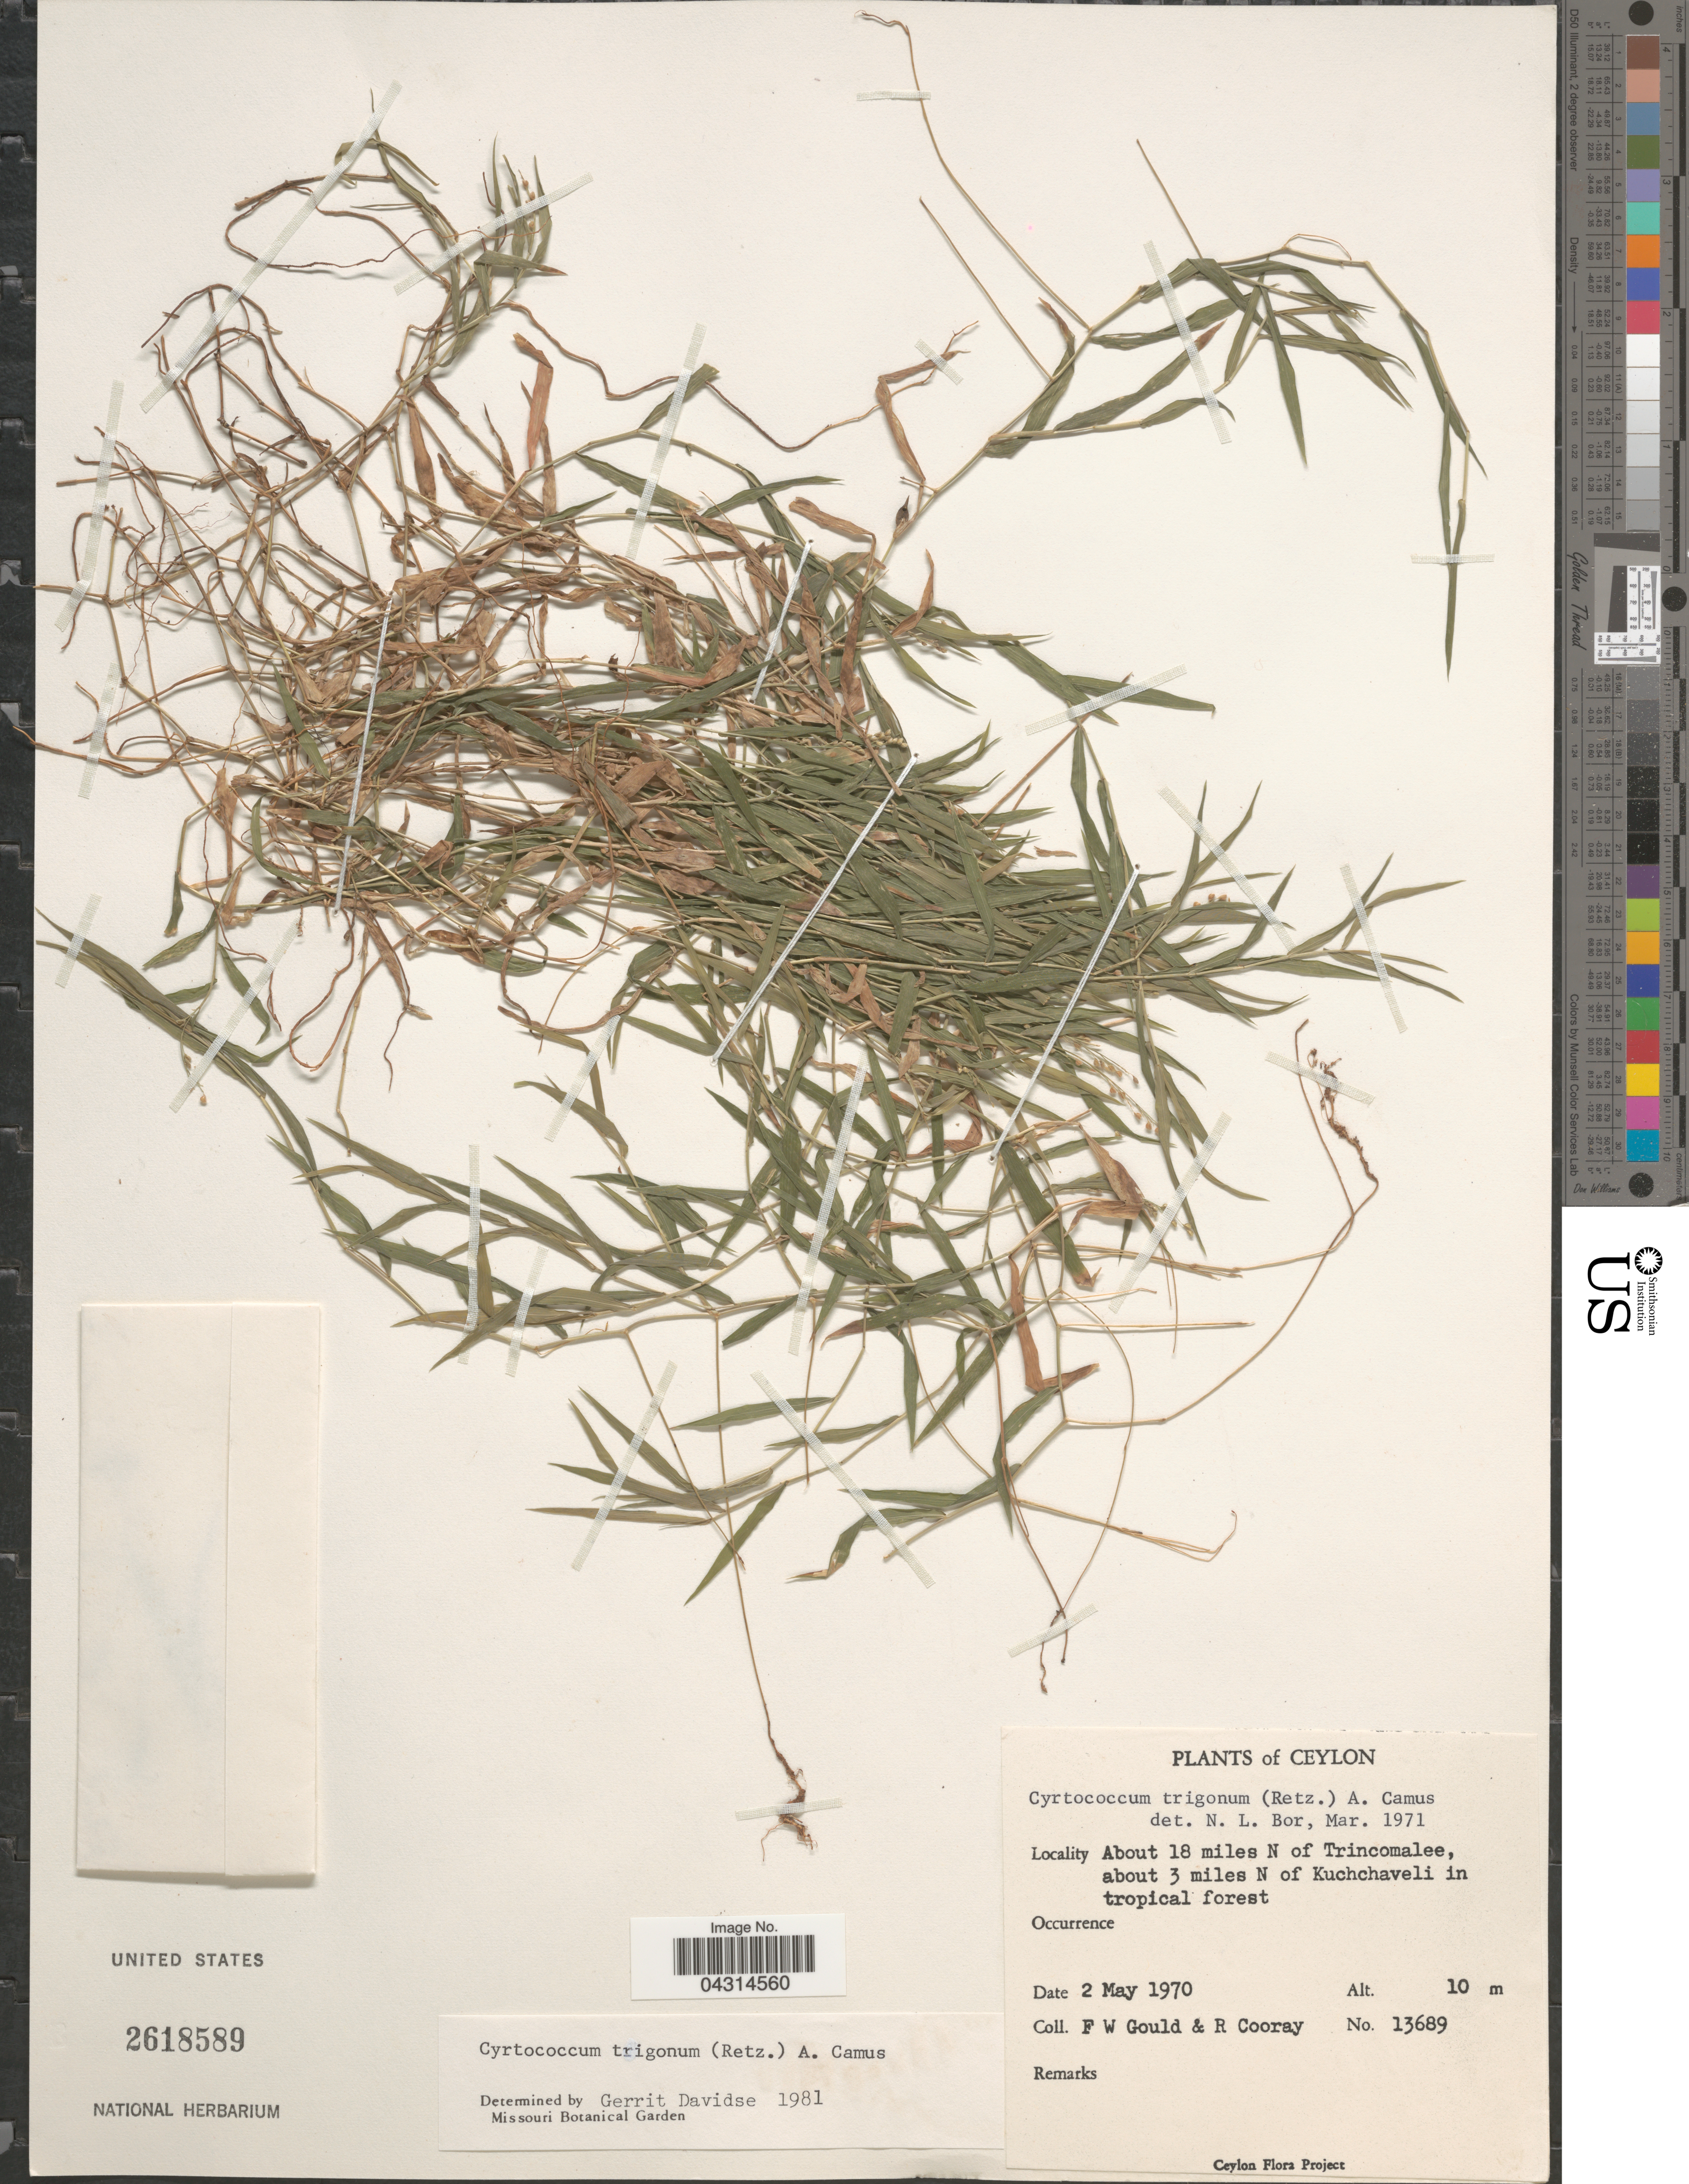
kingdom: Plantae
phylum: Tracheophyta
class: Liliopsida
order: Poales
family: Poaceae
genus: Cyrtococcum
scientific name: Cyrtococcum trigonum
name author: (Retz.) A. Camus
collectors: F. W. Gould & R. Cooray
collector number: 13689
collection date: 1970-05-02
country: Sri Lanka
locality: Ceylon. About 18 miles N of Trincomalee, about 3 miles N of Kuchchaveli in tropical forest.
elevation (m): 10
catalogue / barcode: US 2618589